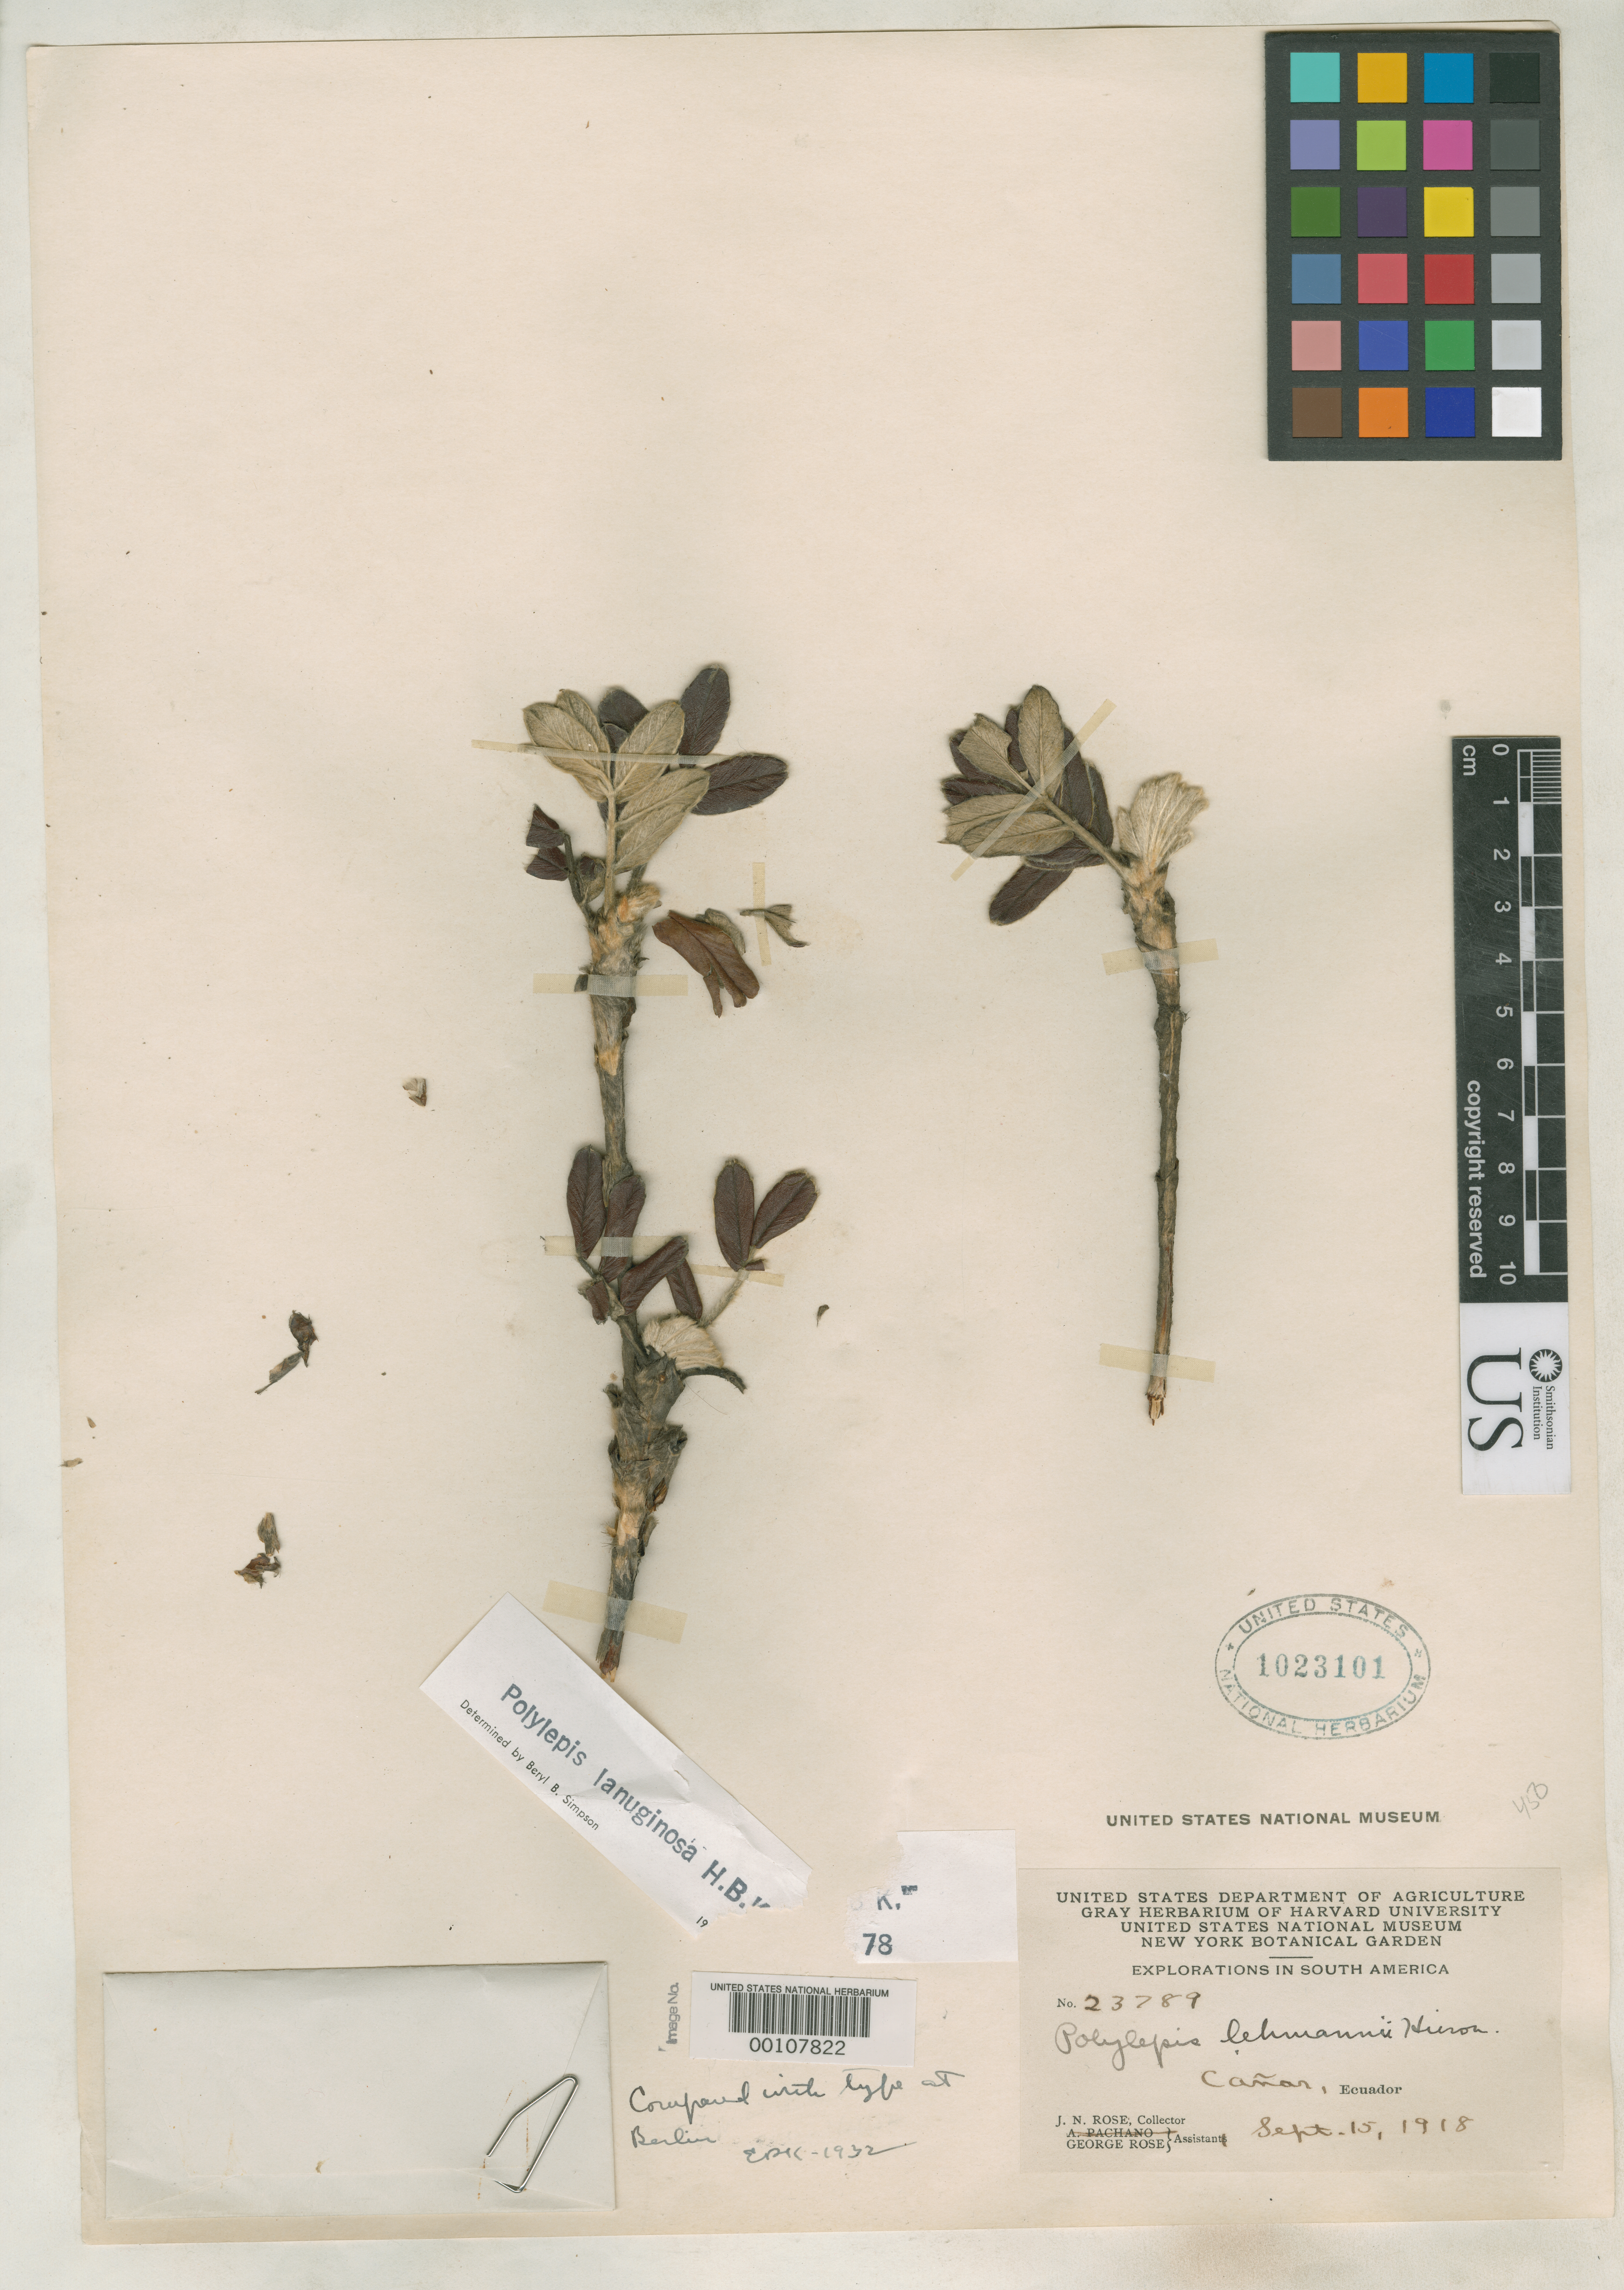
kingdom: Plantae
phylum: Tracheophyta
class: Magnoliopsida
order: Rosales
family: Rosaceae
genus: Polylepis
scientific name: Polylepis lehmannii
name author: Hieron.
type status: Type Collection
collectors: J. N. Rose & G. Rose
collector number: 23789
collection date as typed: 15 Sep 1918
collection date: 1918-09-15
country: Ecuador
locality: Canar.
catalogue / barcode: US 1023101